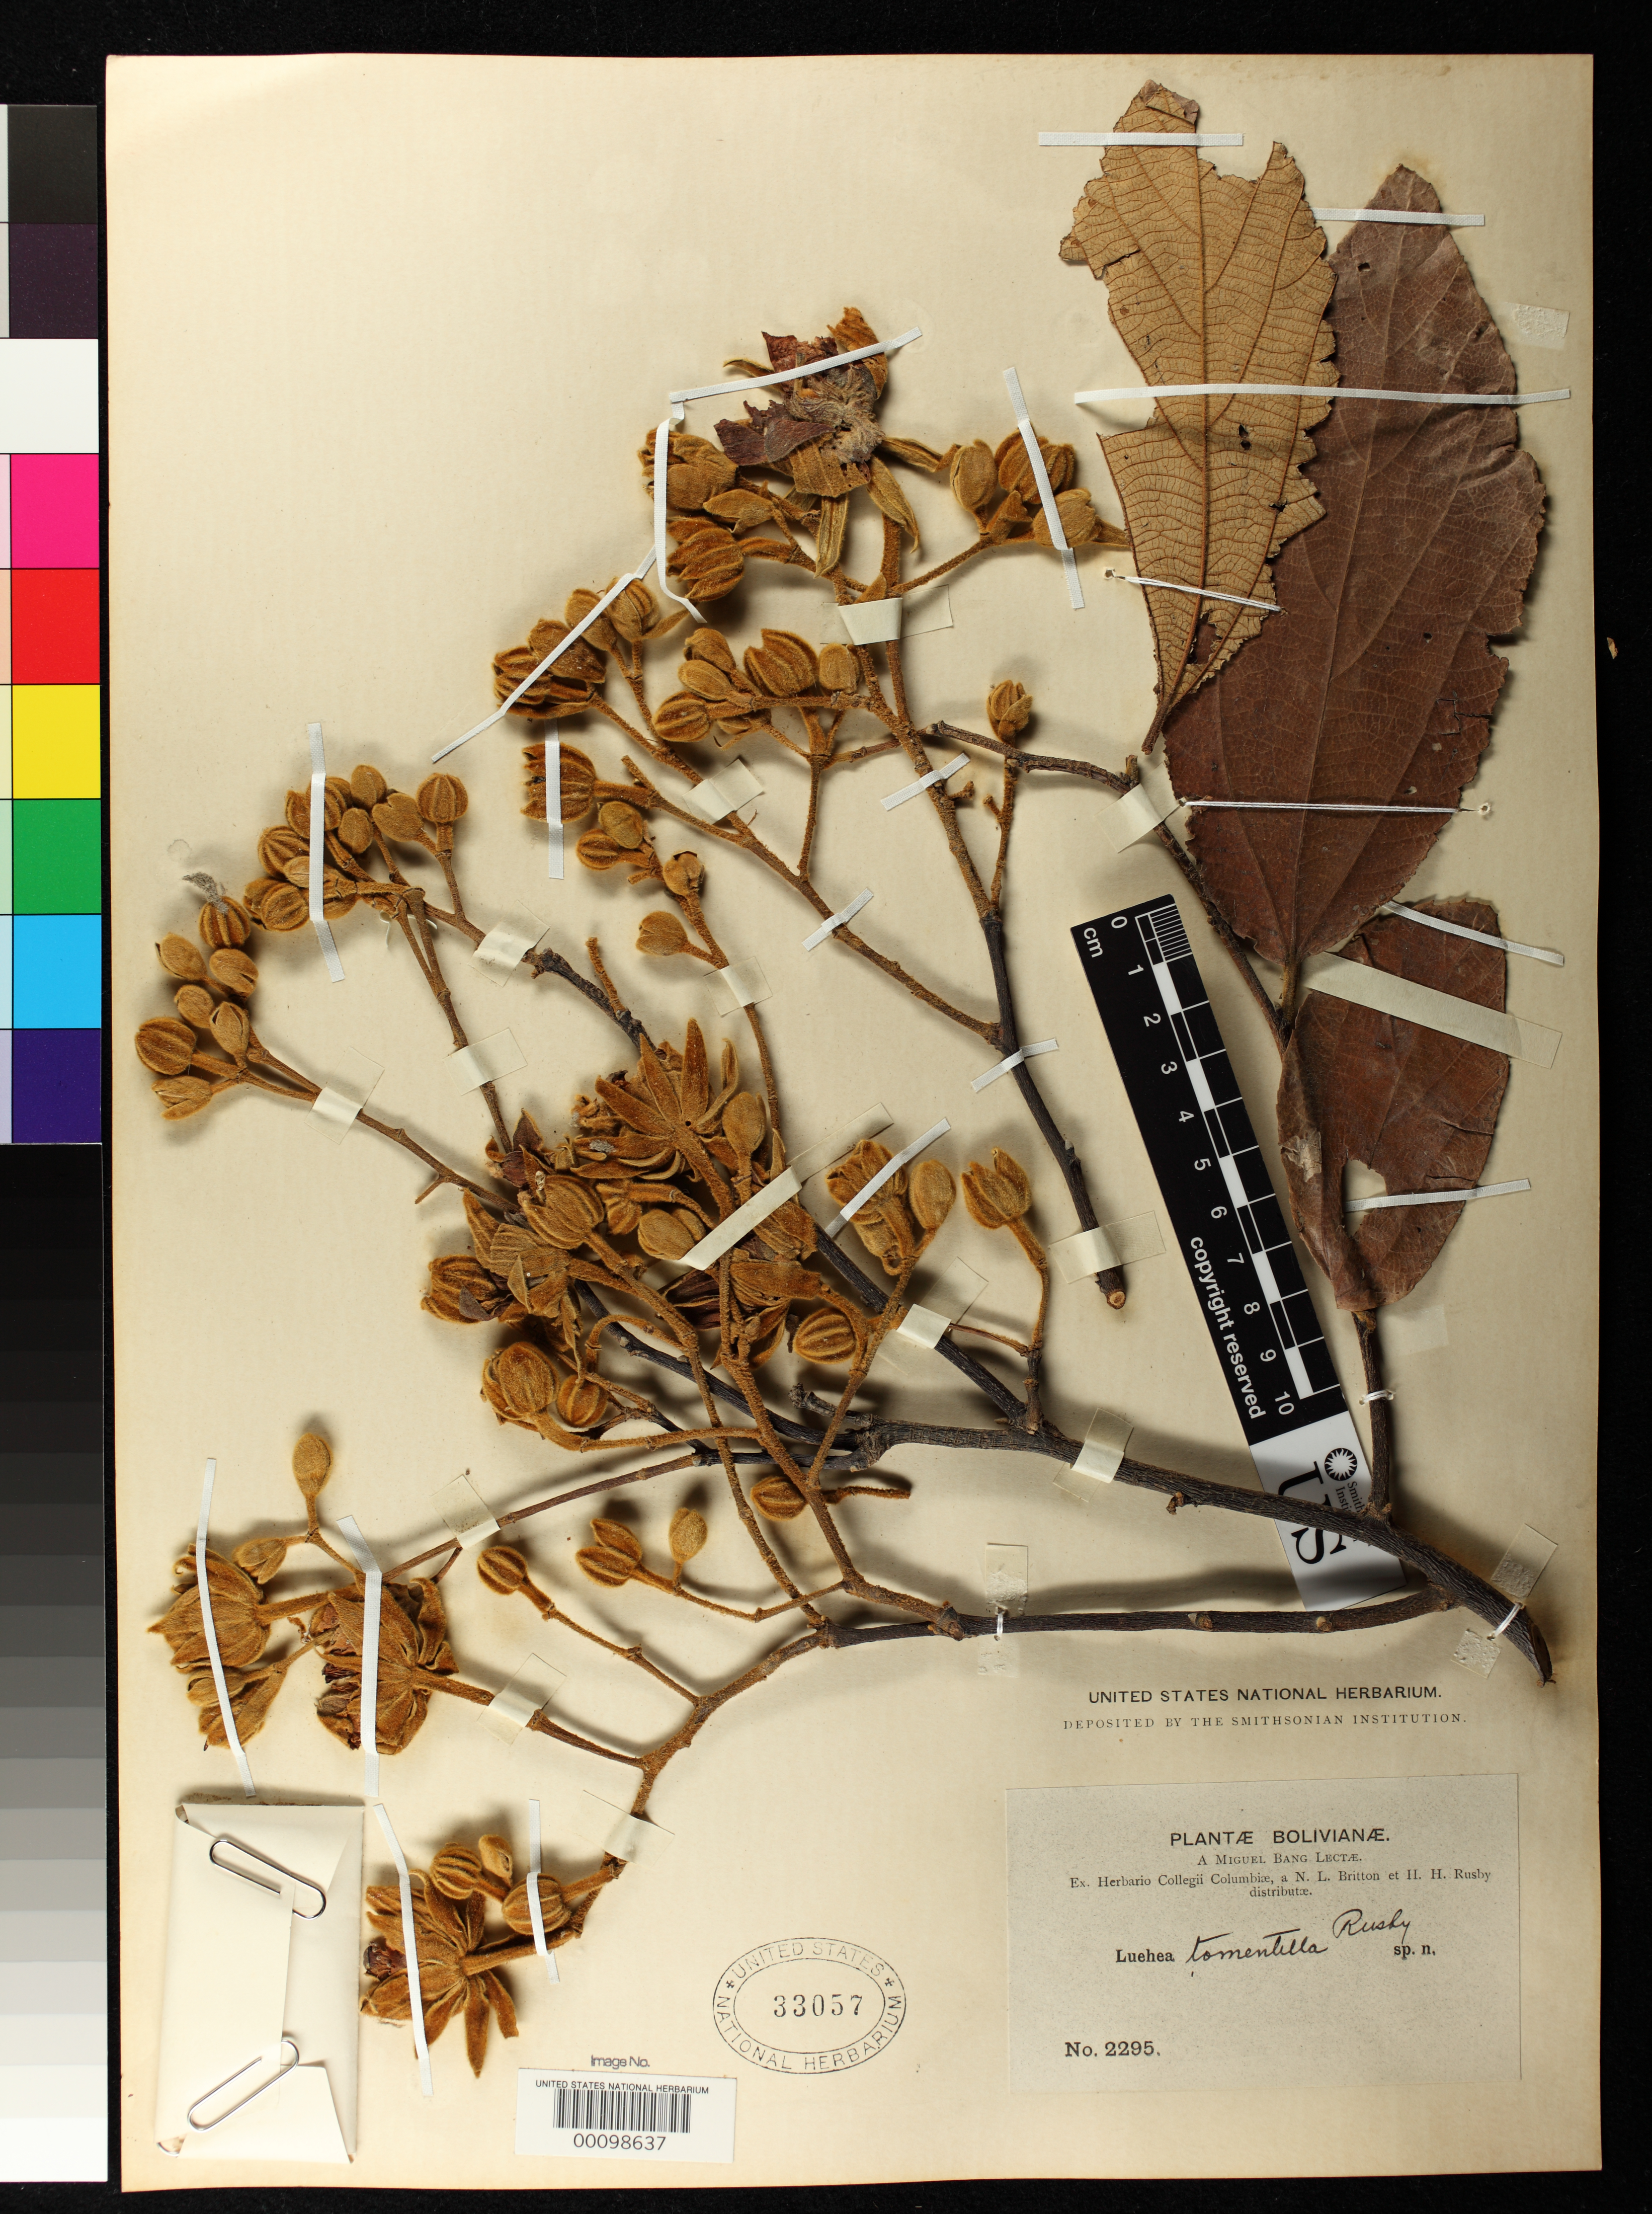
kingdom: Plantae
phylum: Tracheophyta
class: Magnoliopsida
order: Malvales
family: Malvaceae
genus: Luehea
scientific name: Luehea tomentella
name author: Rusby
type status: Isotype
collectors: M. Bang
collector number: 2295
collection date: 1894-06-24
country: Bolivia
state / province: La Paz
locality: Coripata, Yungas.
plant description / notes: US duplicates without collection data. Protologue, "Coripata, Yungas, June 24, 1894."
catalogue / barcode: US 33057